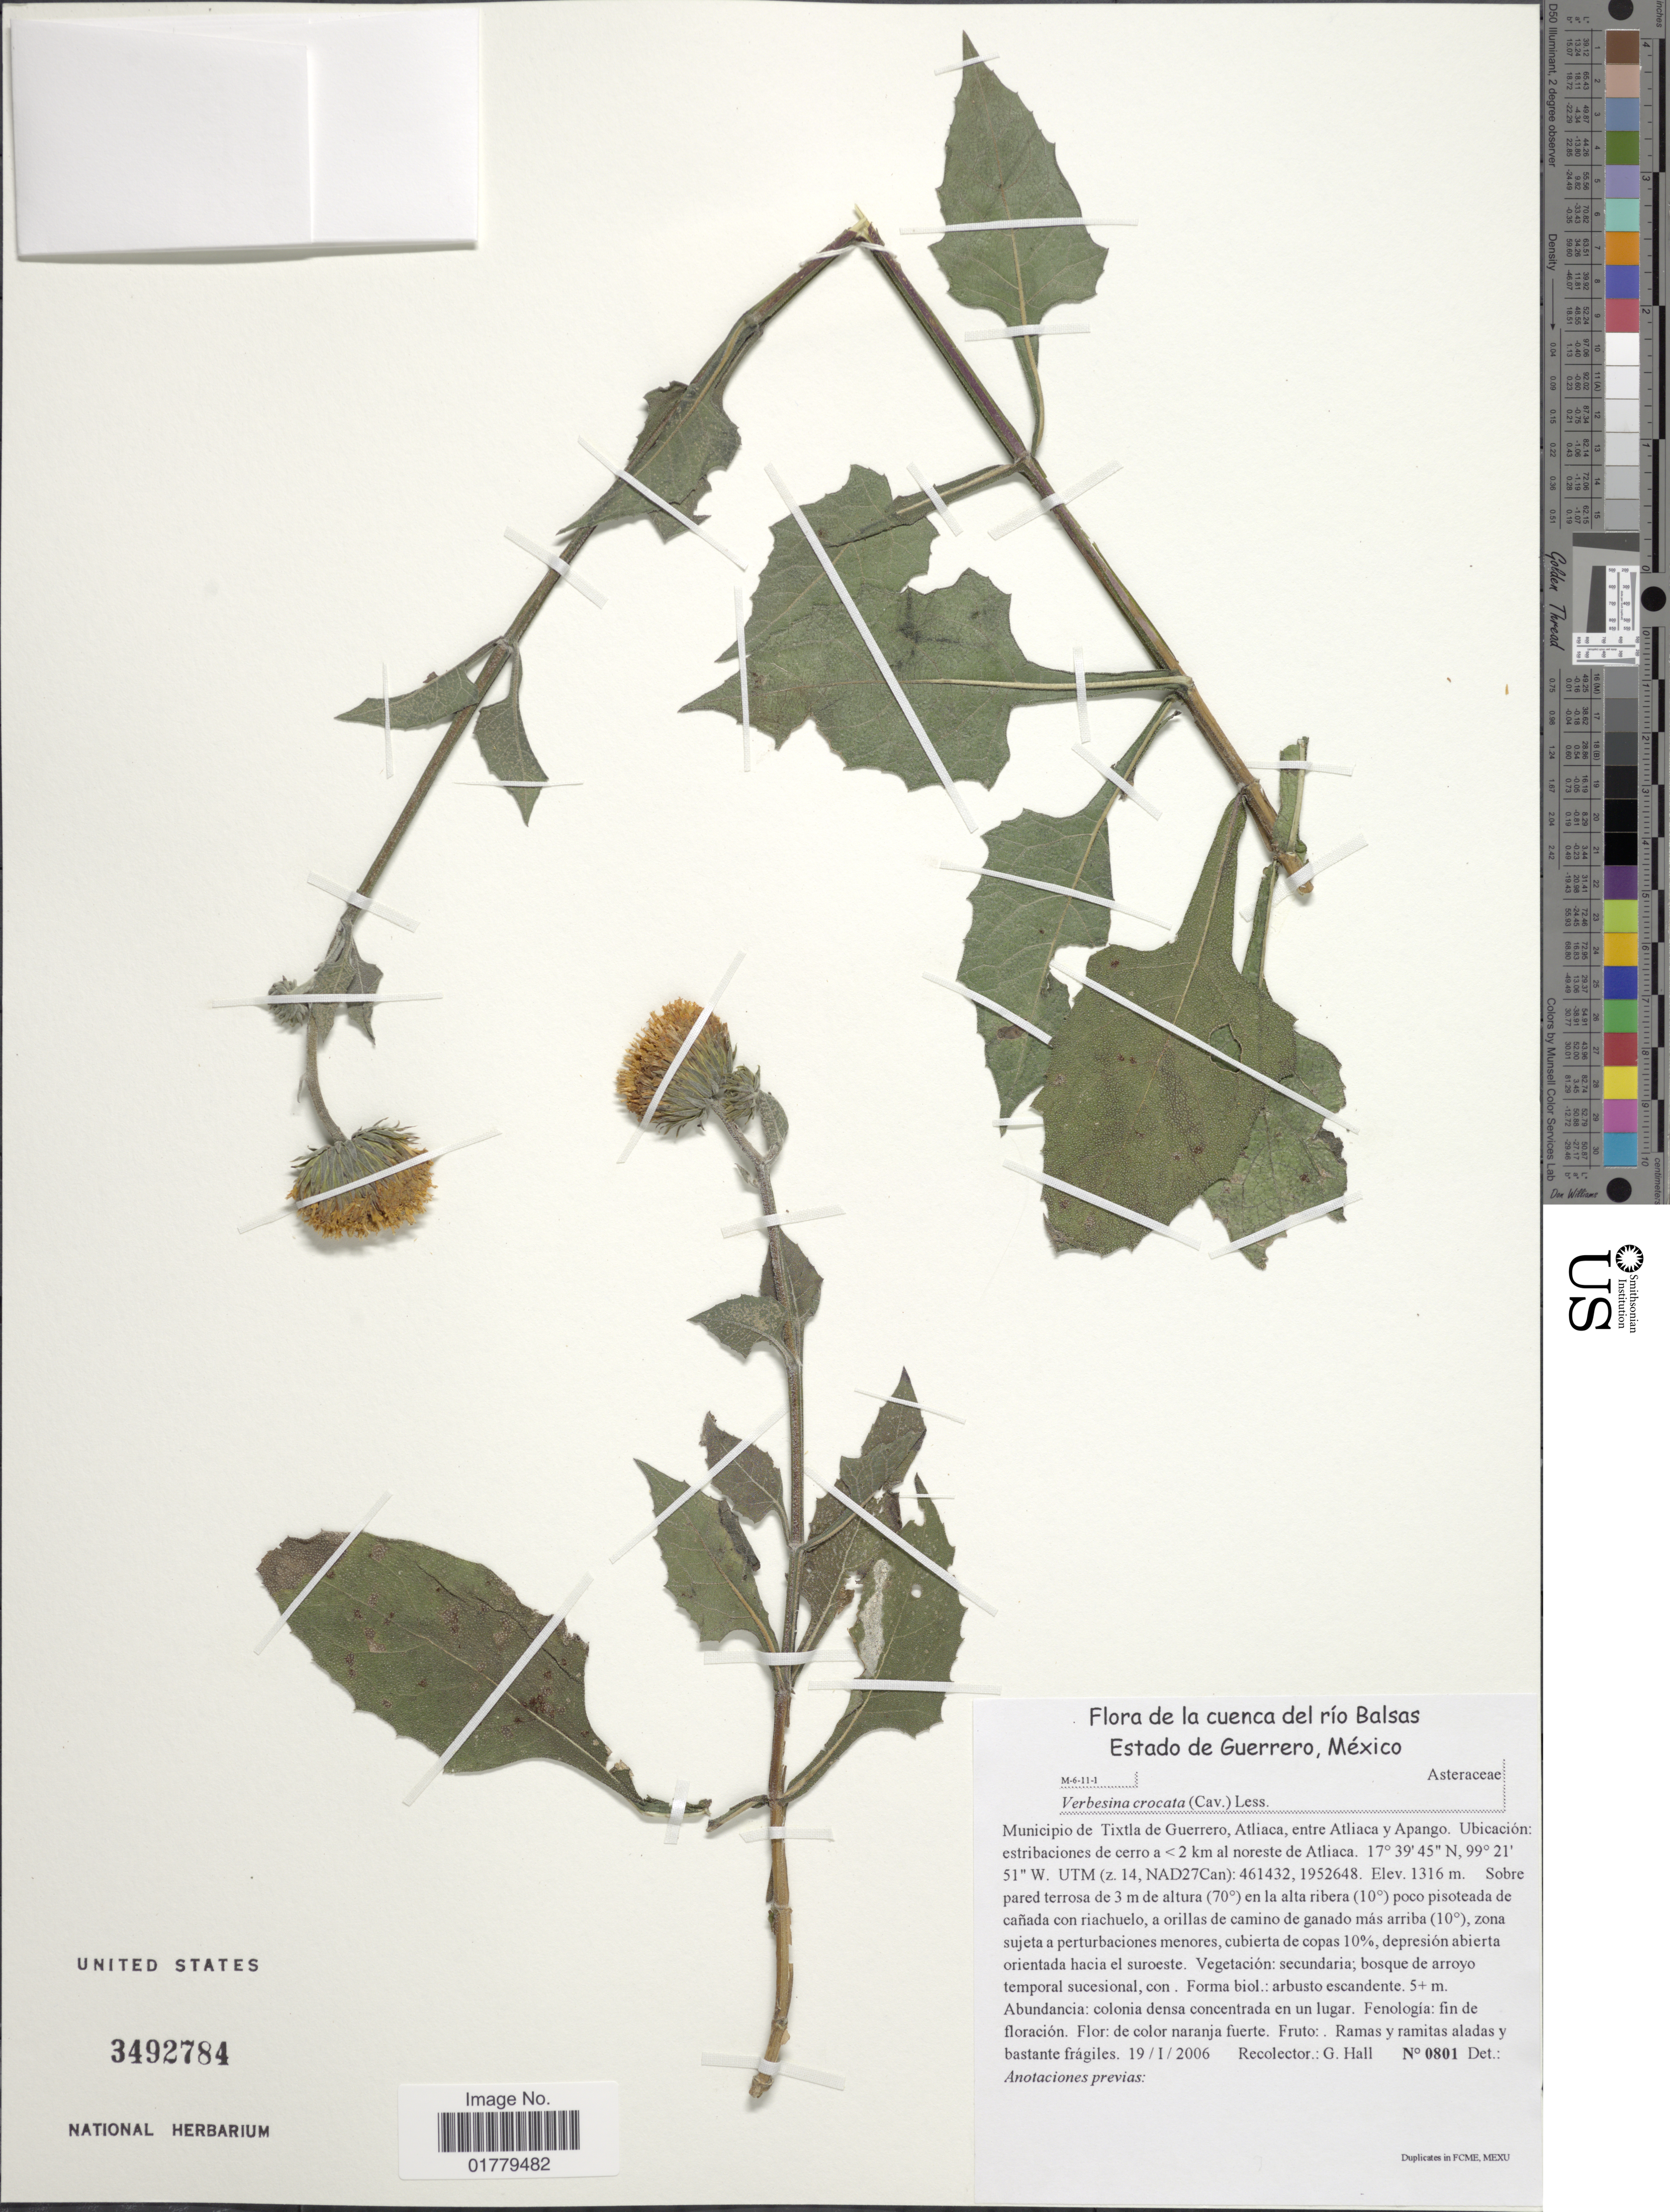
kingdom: Plantae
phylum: Tracheophyta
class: Magnoliopsida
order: Asterales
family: Asteraceae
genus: Verbesina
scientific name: Verbesina crocata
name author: (Cav.) Less.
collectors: G. Hall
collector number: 0801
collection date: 2006-01-19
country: Mexico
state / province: Guerrero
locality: Cuenca del río Balsas. Estado de Guerrero, México. Municipio de Tixtla de Guerrero, Atliaca, entre Atliaca y Apango. Ubicación: estribaciones de cerro a < 2 km al noreste de Atliaca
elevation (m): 1316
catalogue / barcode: US 3492784